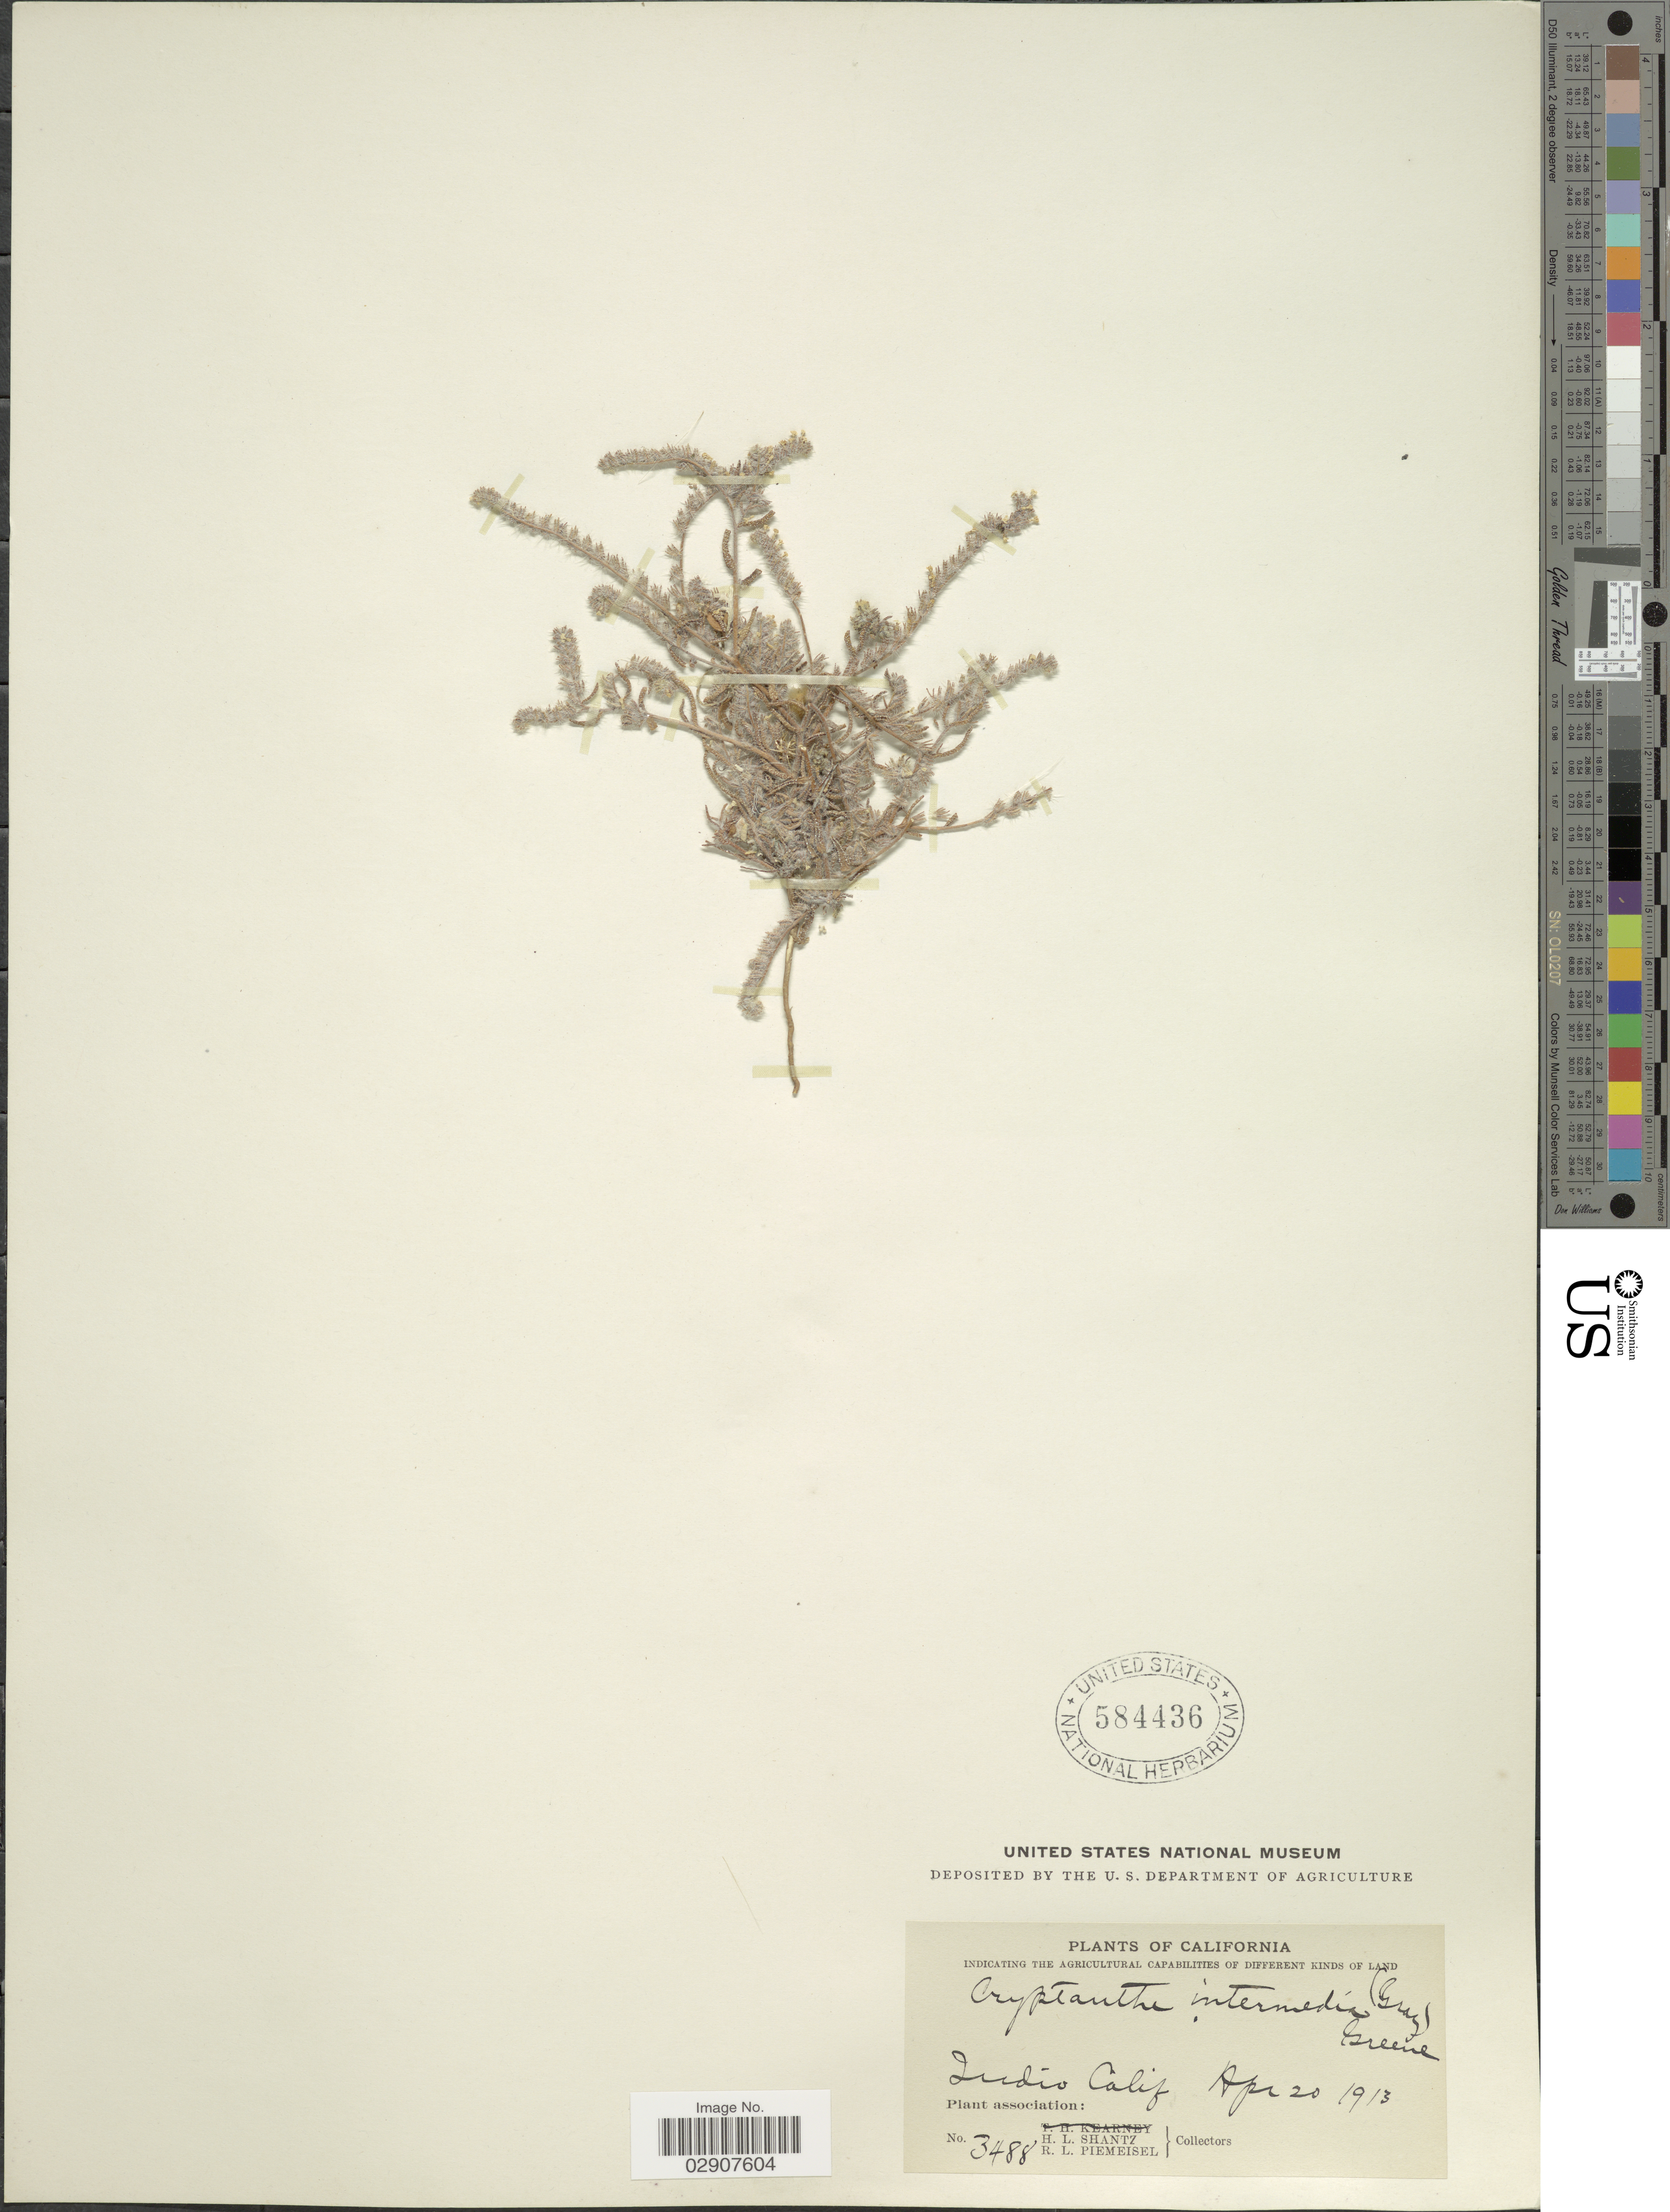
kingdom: Plantae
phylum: Tracheophyta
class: Magnoliopsida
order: Boraginales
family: Boraginaceae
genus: Cryptantha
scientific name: Cryptantha intermedia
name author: (A. Gray) Greene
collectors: H. Shantz & R. L. Piemeisel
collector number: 3488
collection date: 1913-04-20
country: United States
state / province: California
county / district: Riverside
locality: Indio.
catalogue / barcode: US 584436